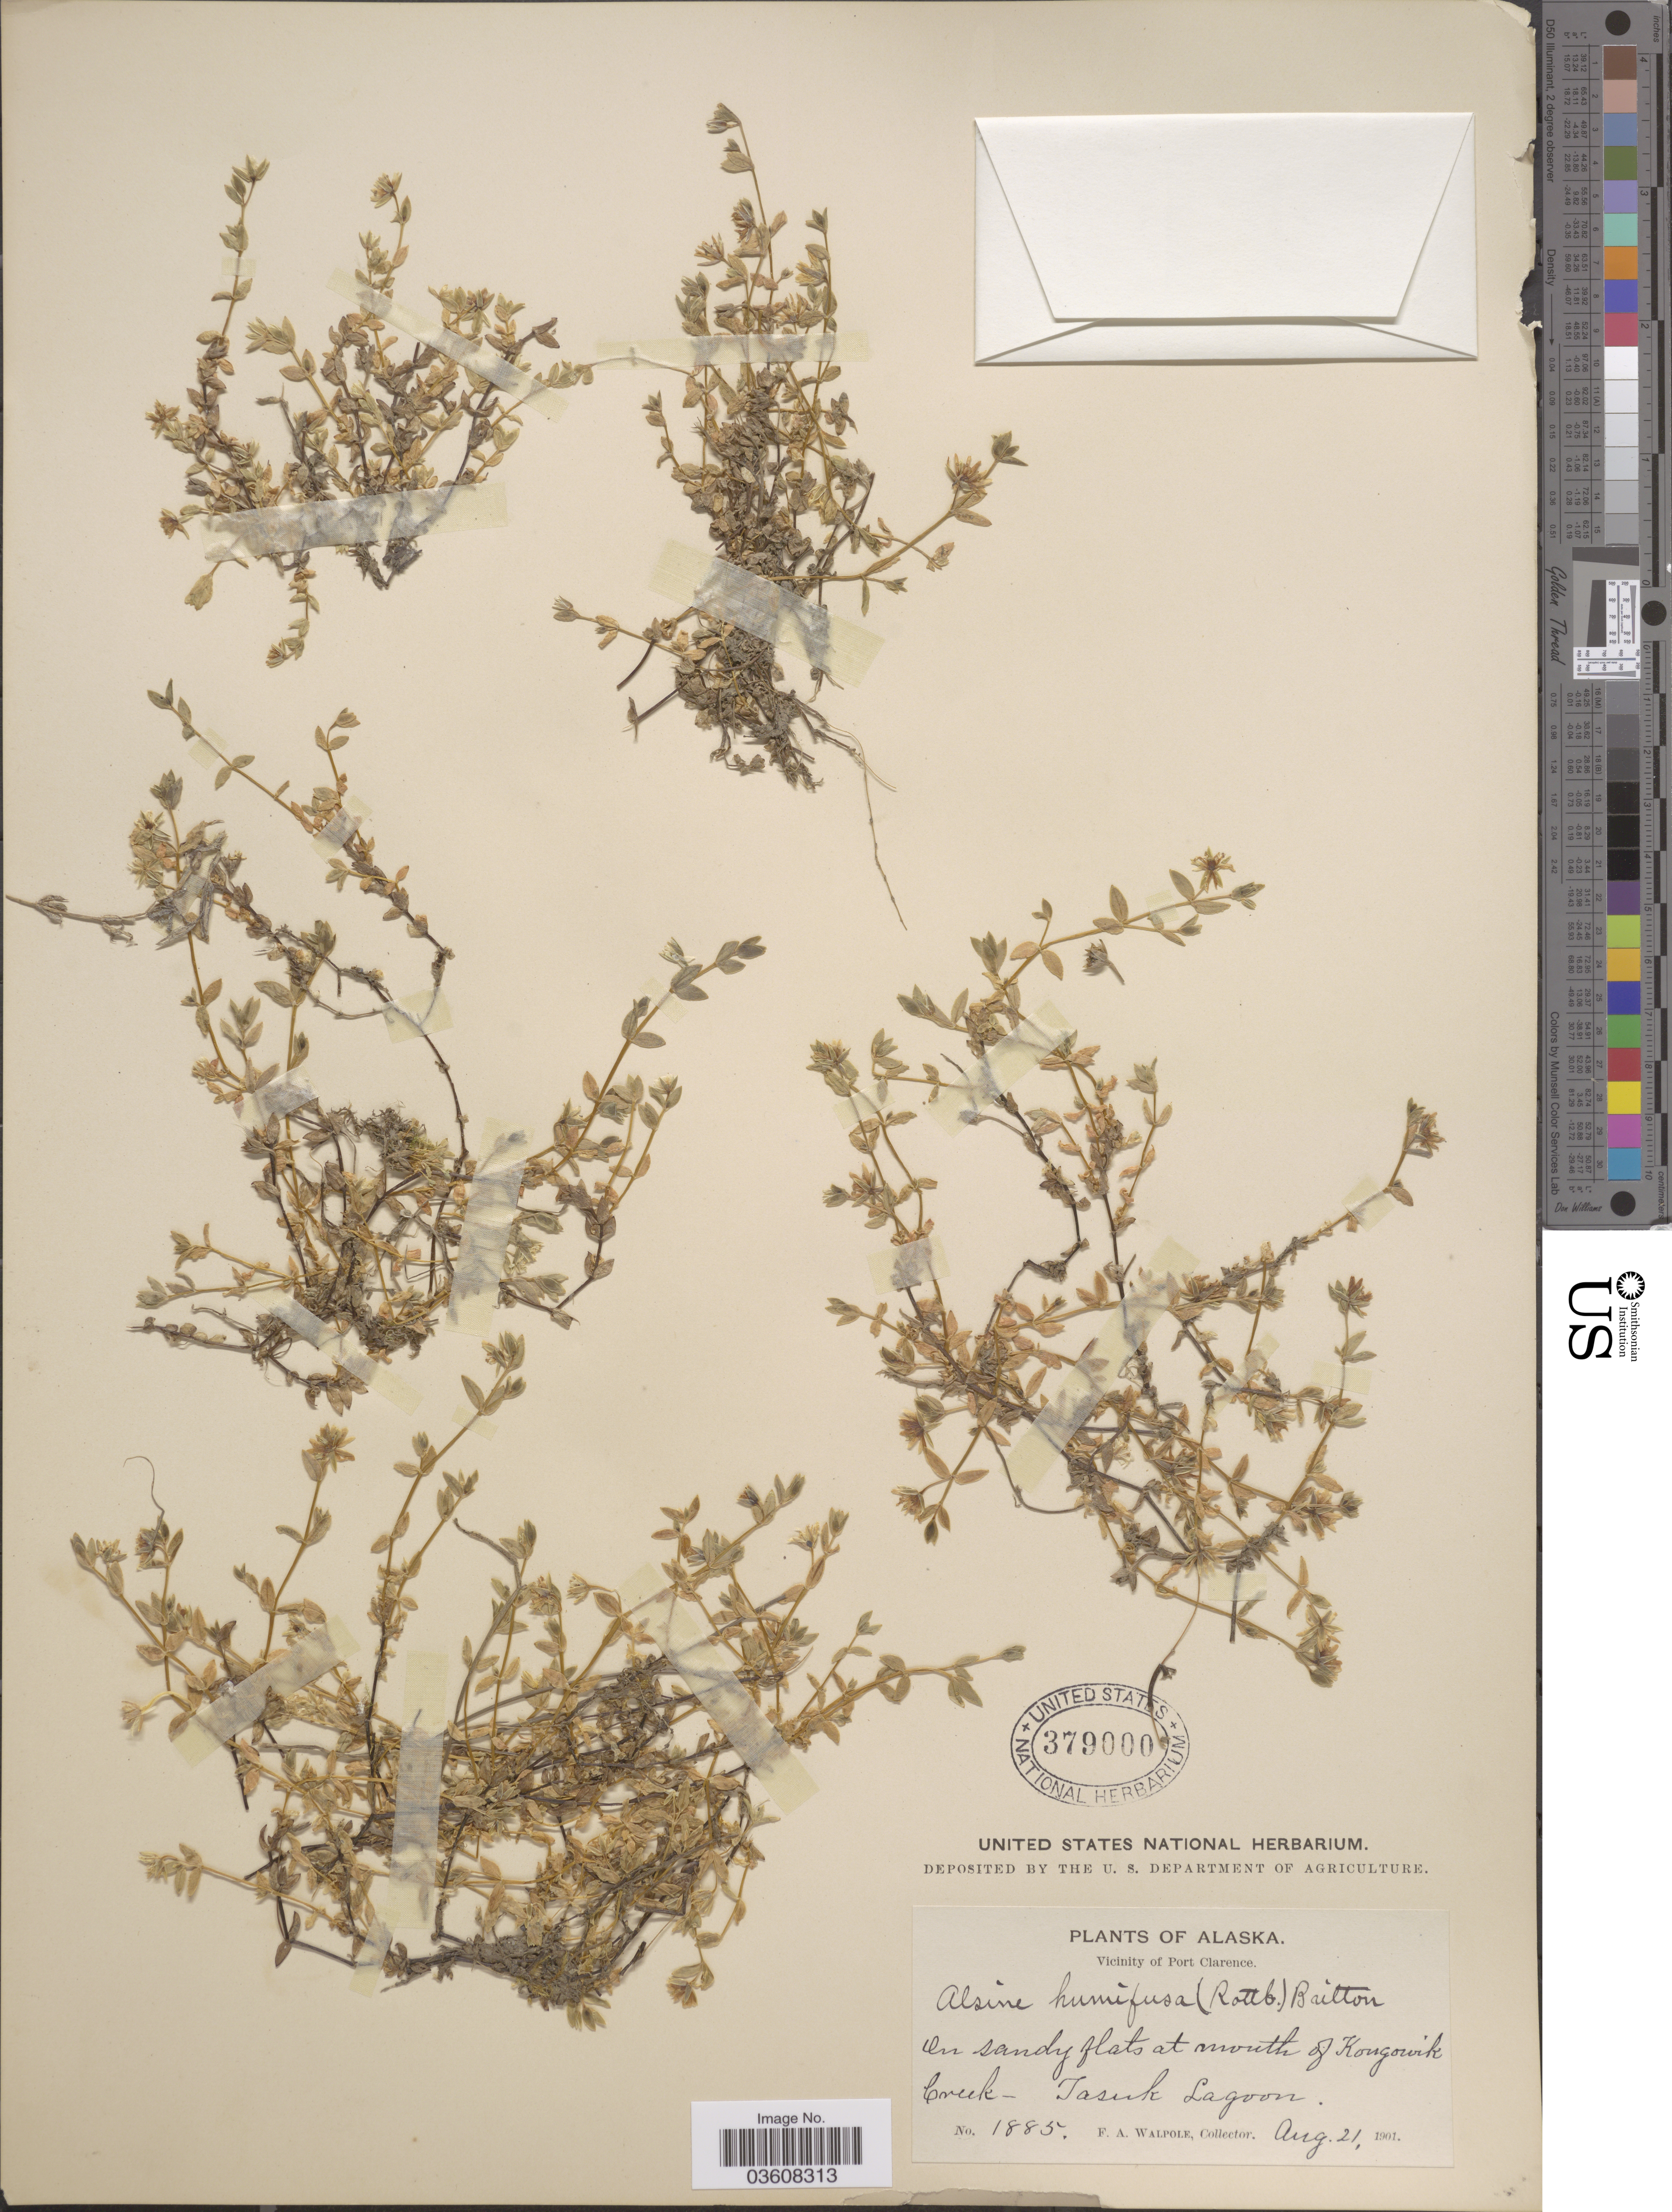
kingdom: Plantae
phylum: Tracheophyta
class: Magnoliopsida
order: Caryophyllales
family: Caryophyllaceae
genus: Stellaria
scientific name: Stellaria humifusa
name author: Rottb.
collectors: F. Walpole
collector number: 1885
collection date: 1901-08-21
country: United States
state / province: Alaska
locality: Vicinity of Port Clarence. On sandy flats at mouth of Kongowik Creek - Tasuk Lagoon.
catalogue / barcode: US 379000